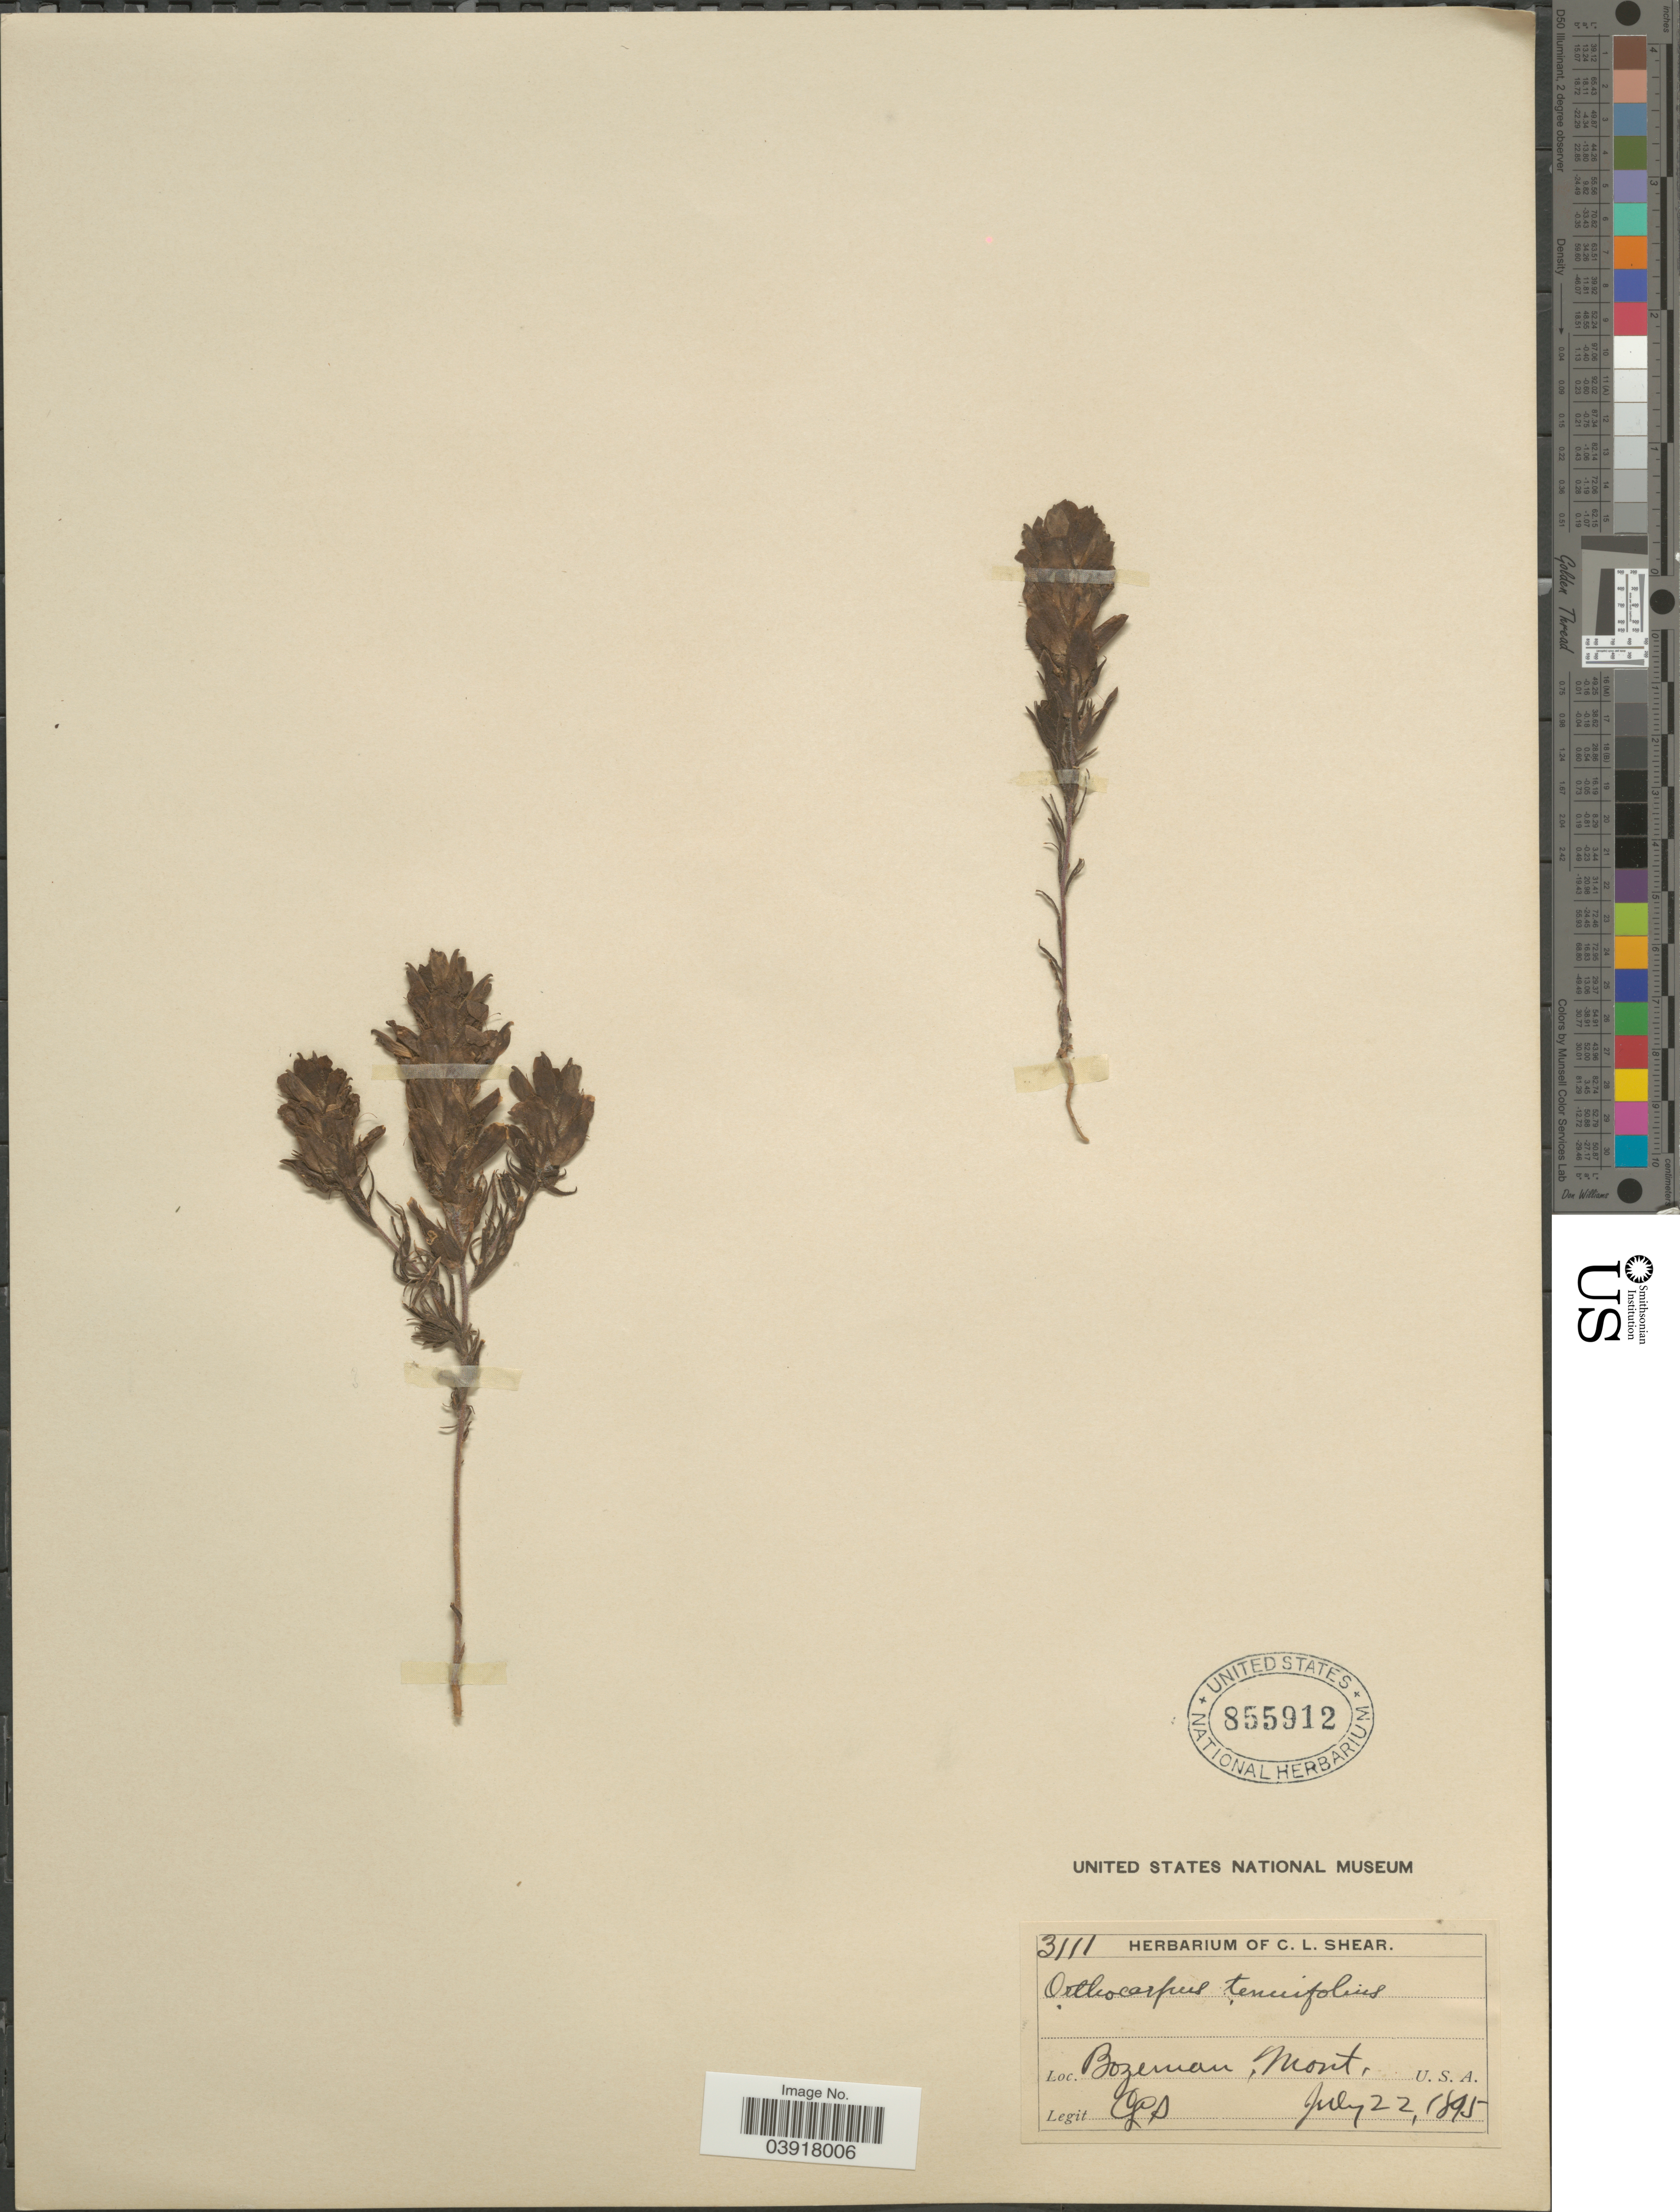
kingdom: Plantae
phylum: Tracheophyta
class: Magnoliopsida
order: Lamiales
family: Orobanchaceae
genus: Orthocarpus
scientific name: Orthocarpus tenuifolius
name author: (Pursh) Benth.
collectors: C. L. Shear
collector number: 3111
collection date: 1895-07-22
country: United States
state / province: Montana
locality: Bozeman.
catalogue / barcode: US 855912